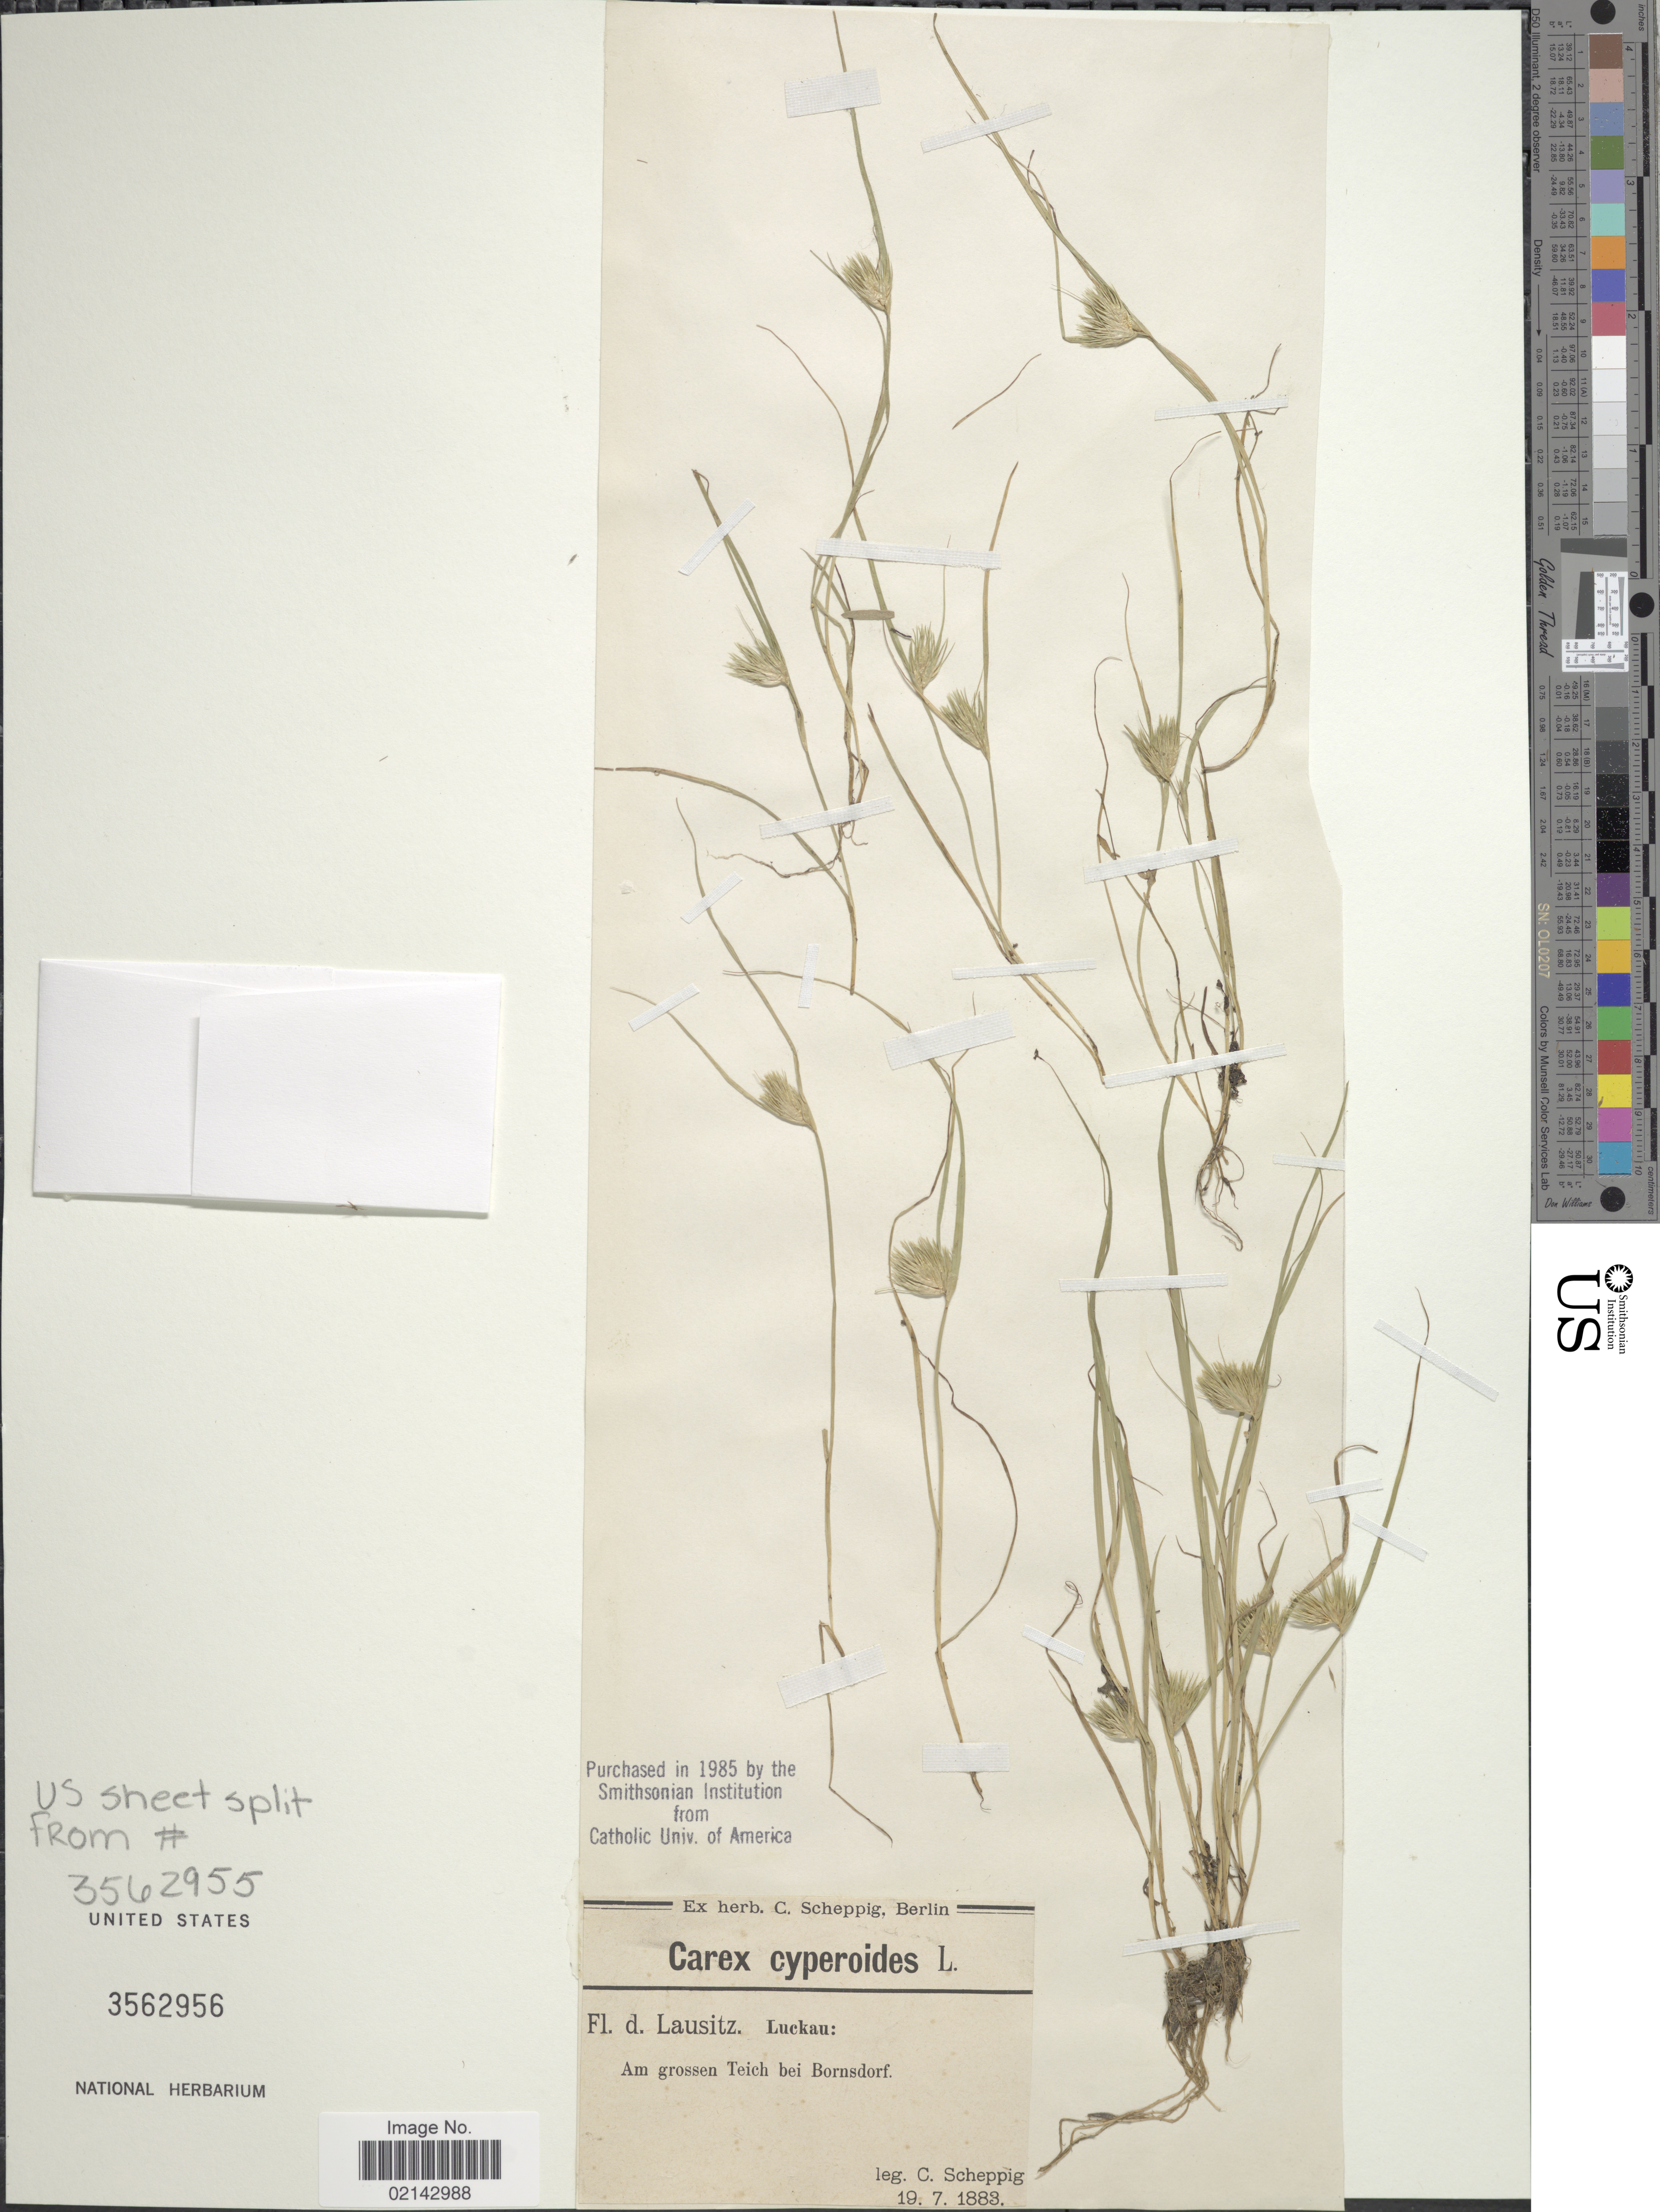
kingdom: Plantae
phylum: Tracheophyta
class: Liliopsida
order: Poales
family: Cyperaceae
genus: Carex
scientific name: Carex bohemica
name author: Schreb.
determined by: Strong, Mark T., (BOT), Smithsonian Institution - National Museum of Natural History (UNITED STATES)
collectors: C. Scheppig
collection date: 1883-07-19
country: Germany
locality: Luckau: Am grossen Teich bei Bornsdorf.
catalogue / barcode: US 3562956